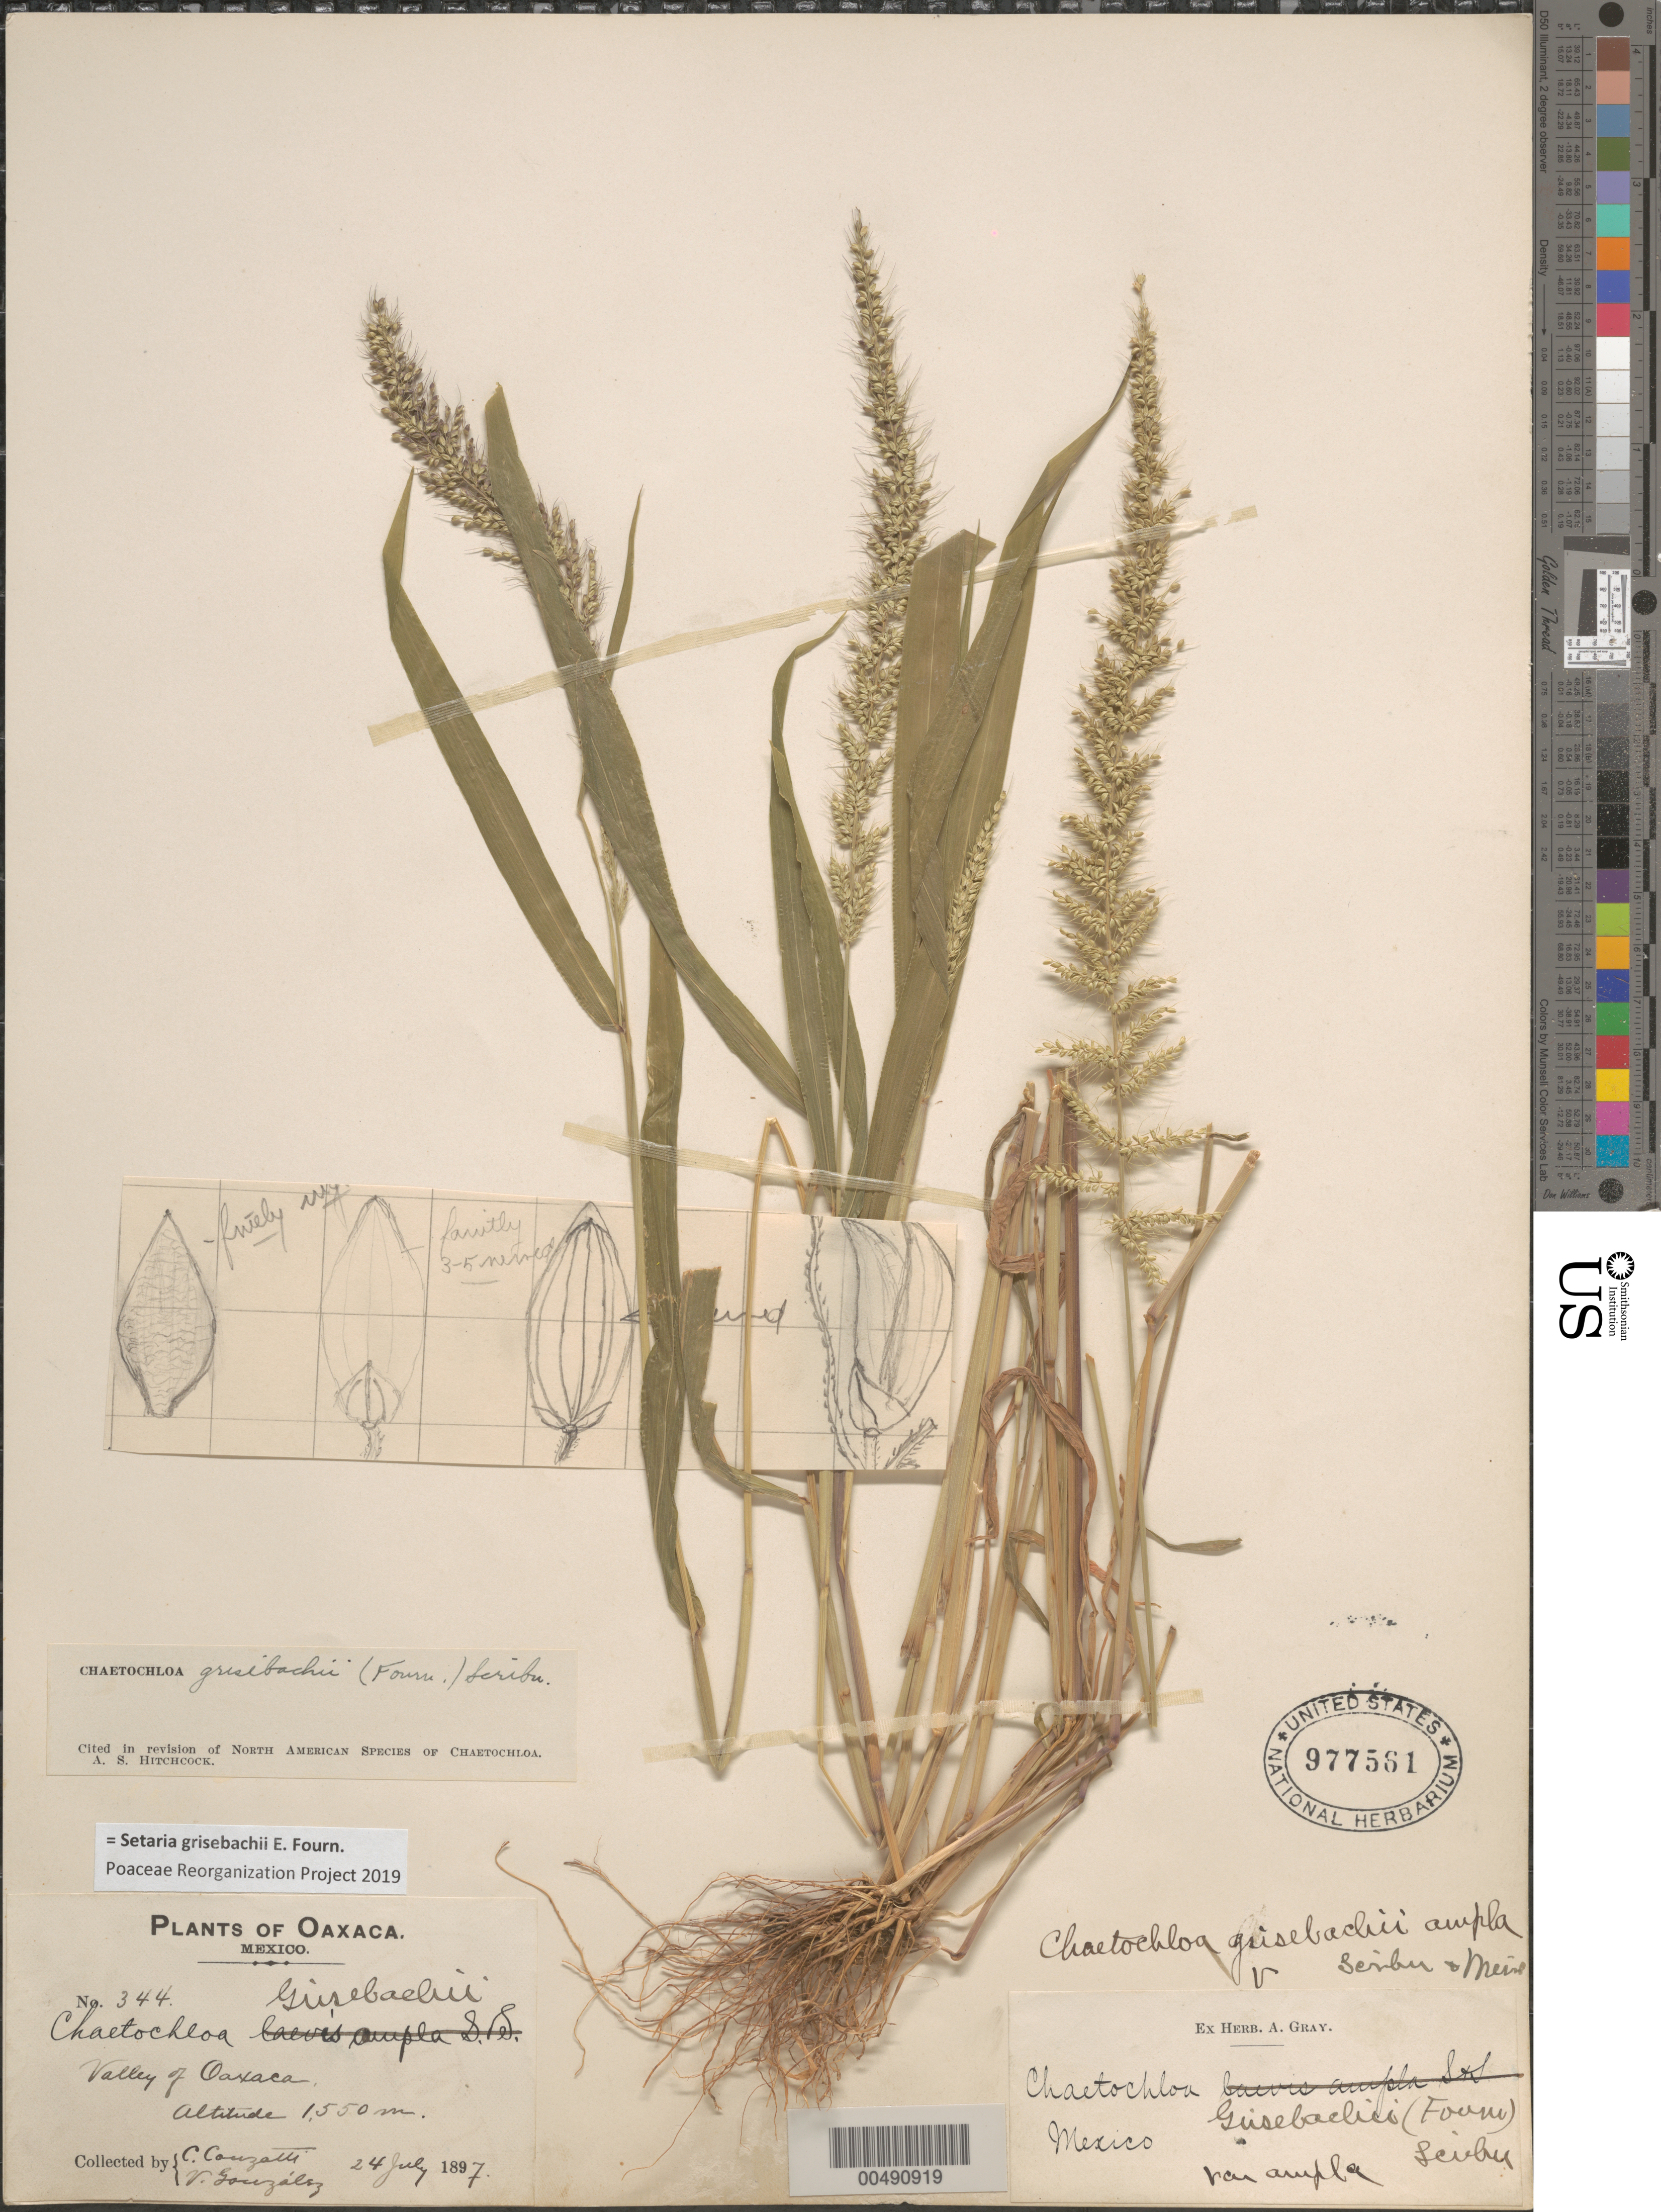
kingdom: Plantae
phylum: Tracheophyta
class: Liliopsida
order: Poales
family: Poaceae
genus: Setaria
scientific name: Setaria grisebachii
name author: E. Fourn.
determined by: Poaceae Reorganization Project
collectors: C. Conzatti & V. Gonzalez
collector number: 344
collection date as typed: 24 Jul 1897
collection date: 1897-07-24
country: Mexico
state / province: Oaxaca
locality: Valley of Oaxaca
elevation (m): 1550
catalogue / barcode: US 977561